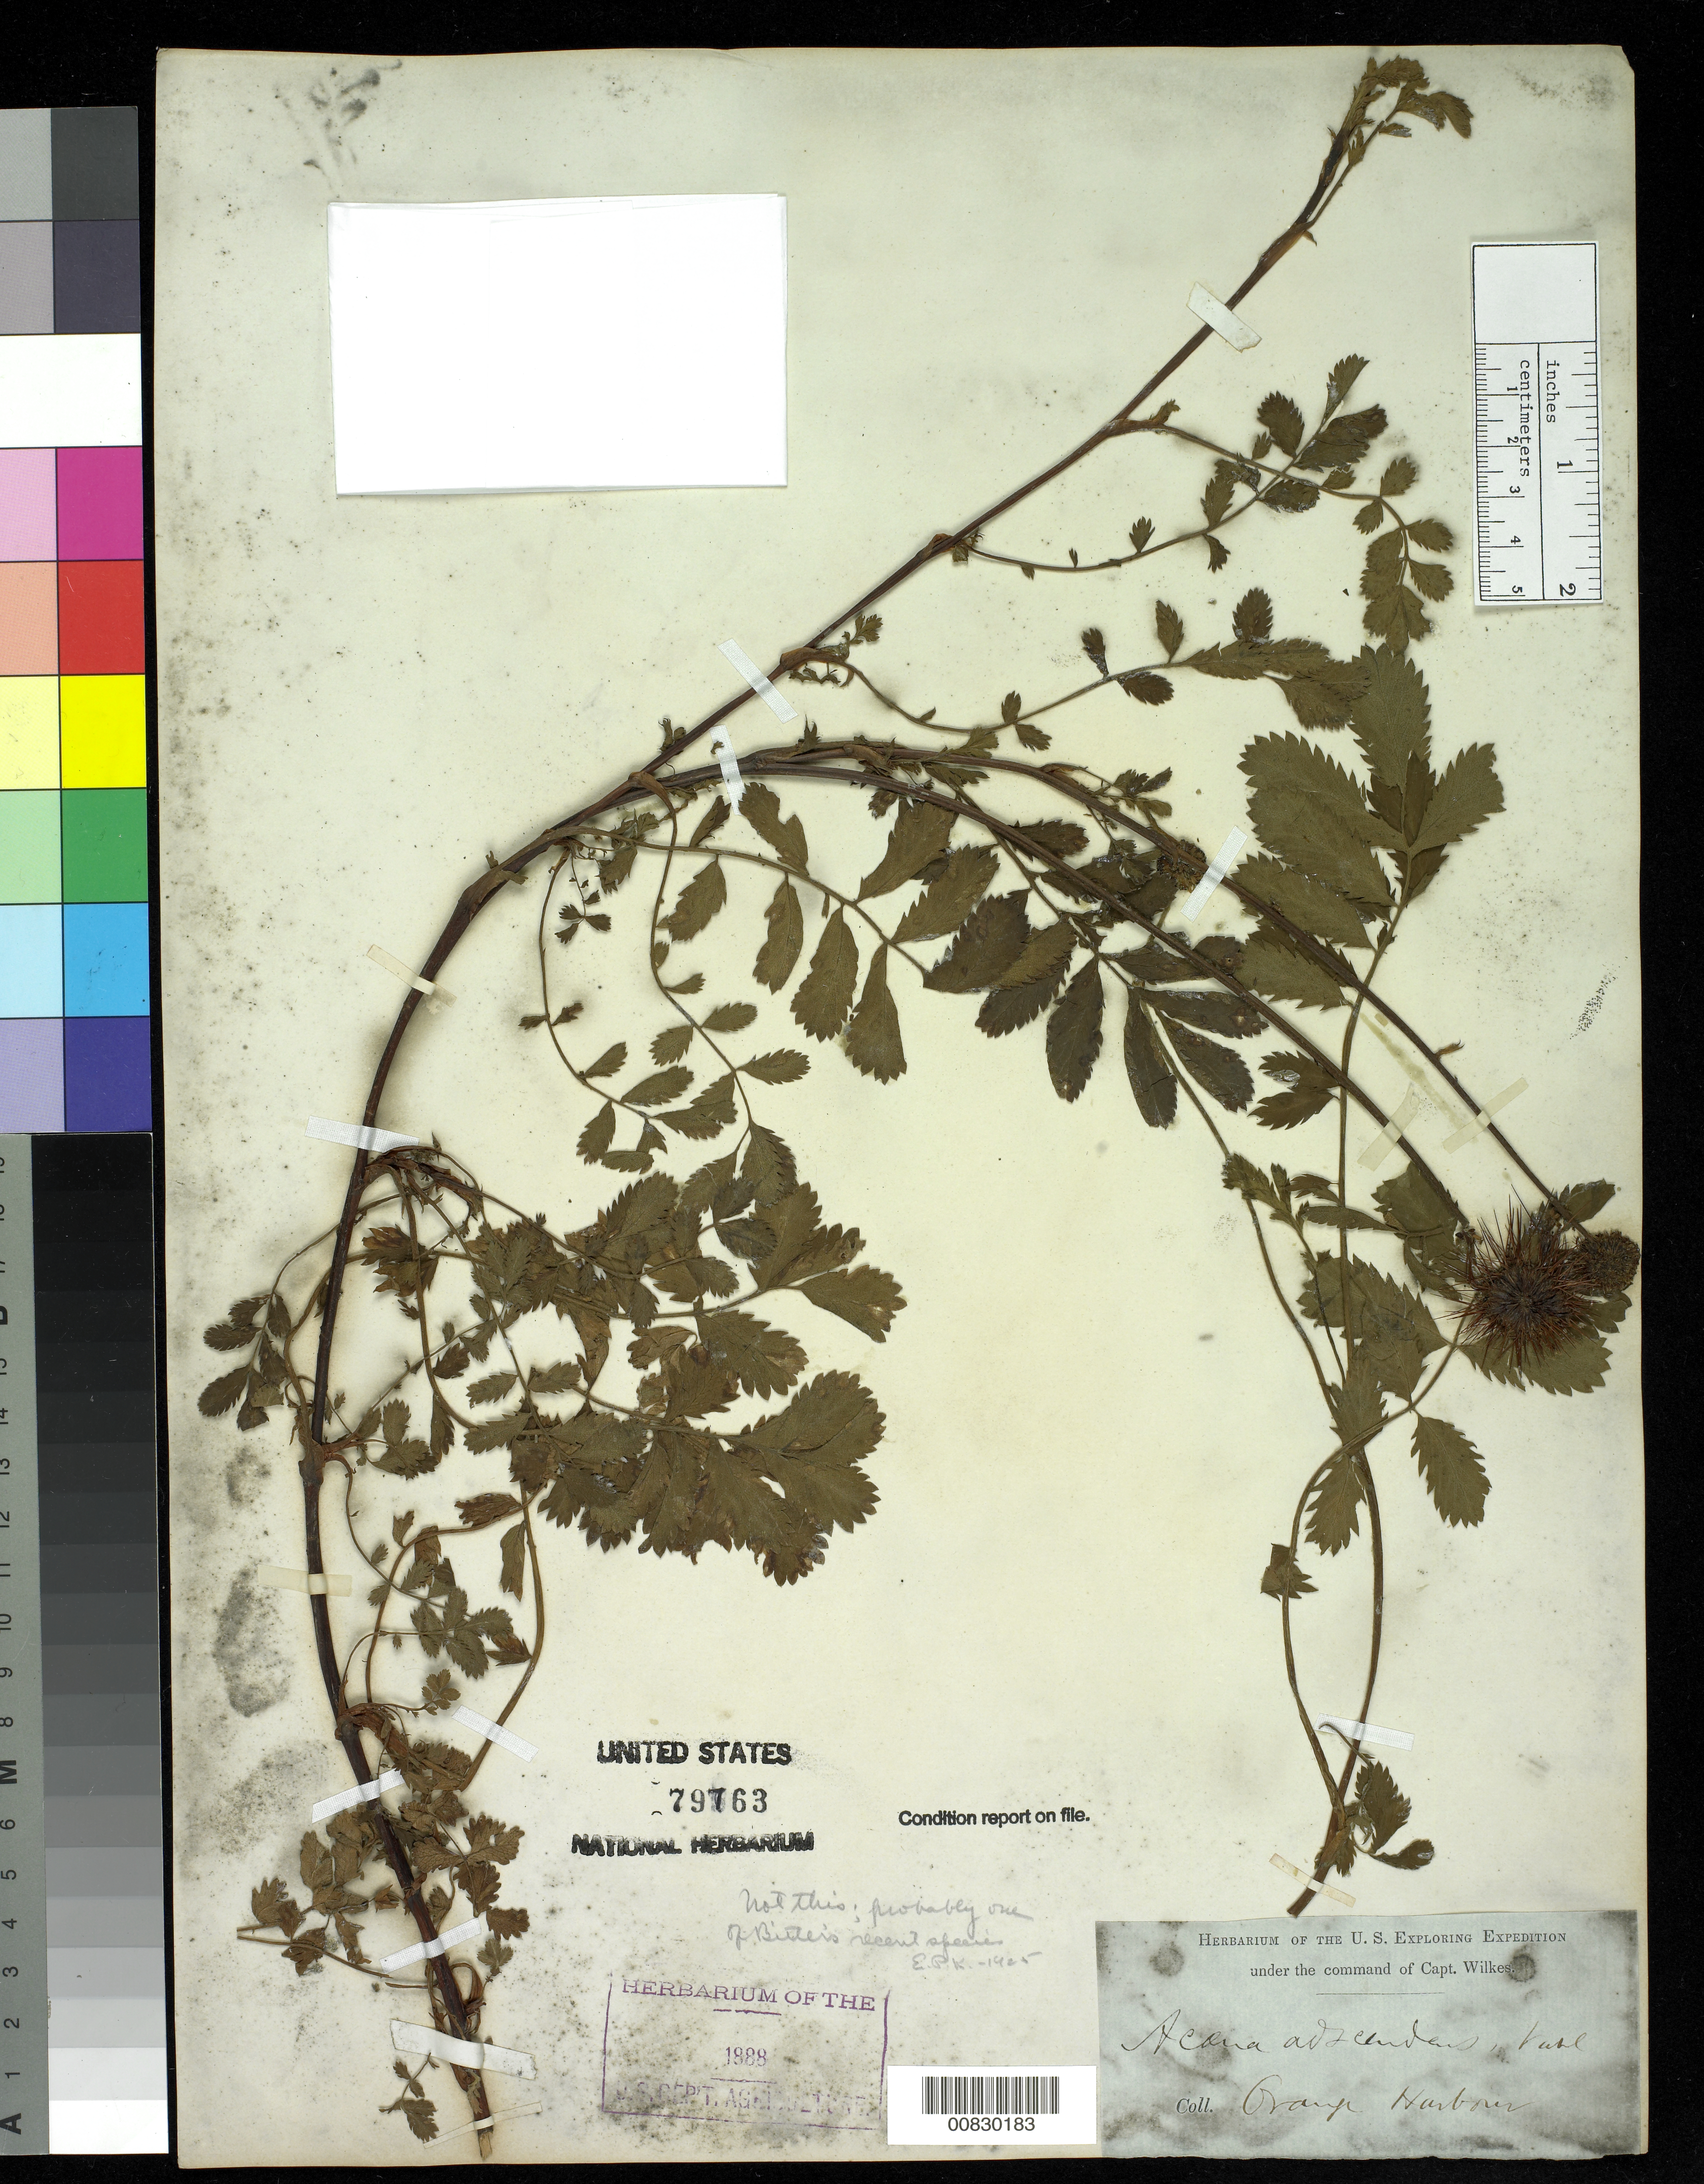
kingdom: Plantae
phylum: Tracheophyta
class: Magnoliopsida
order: Rosales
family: Rosaceae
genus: Acaena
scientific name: Acaena adscendens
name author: Vahl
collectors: Wilkes Explor. Exped.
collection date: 1838/1842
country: Argentina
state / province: Tierra del Fuego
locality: Orange Harbour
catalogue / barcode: US 79763